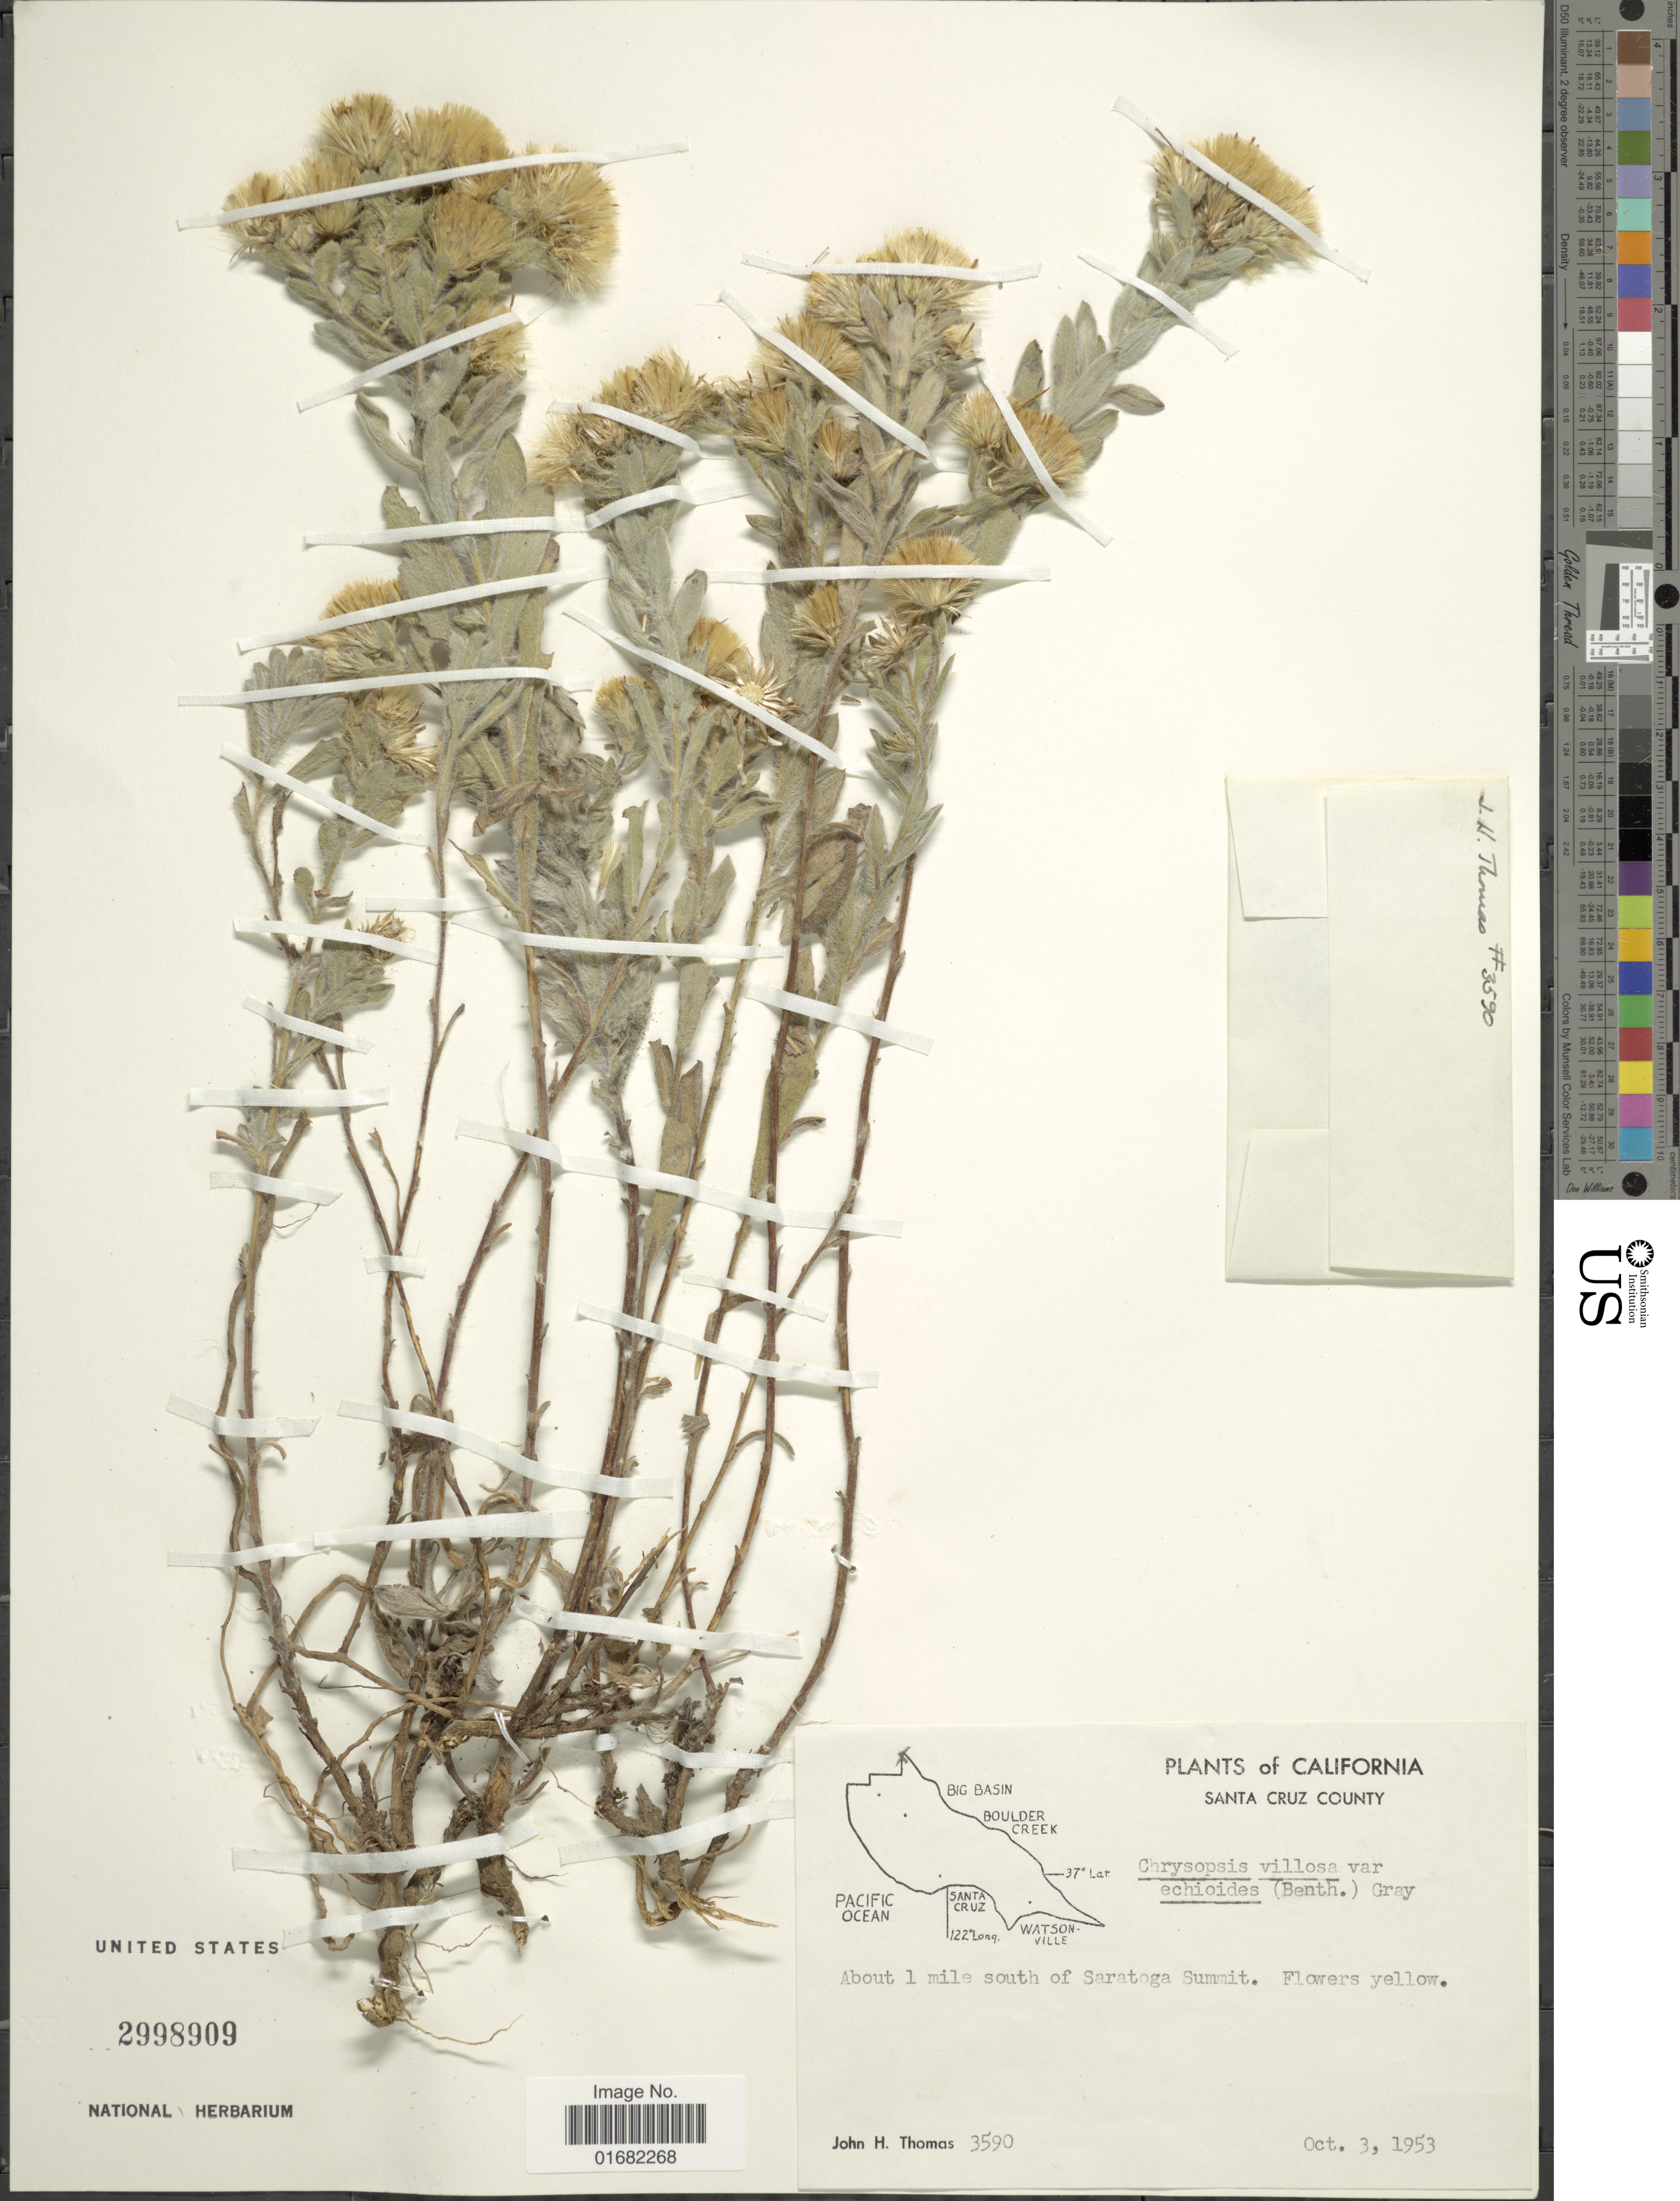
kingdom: Plantae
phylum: Tracheophyta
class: Magnoliopsida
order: Asterales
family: Asteraceae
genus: Heterotheca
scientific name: Heterotheca echioides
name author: (Benth.) Shinners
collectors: J. H. Thomas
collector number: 3590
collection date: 1953-10-03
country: United States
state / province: California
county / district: Santa Cruz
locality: Santa Cruz County. About 1 mile south of Saratoga Summit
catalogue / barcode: US 2998909